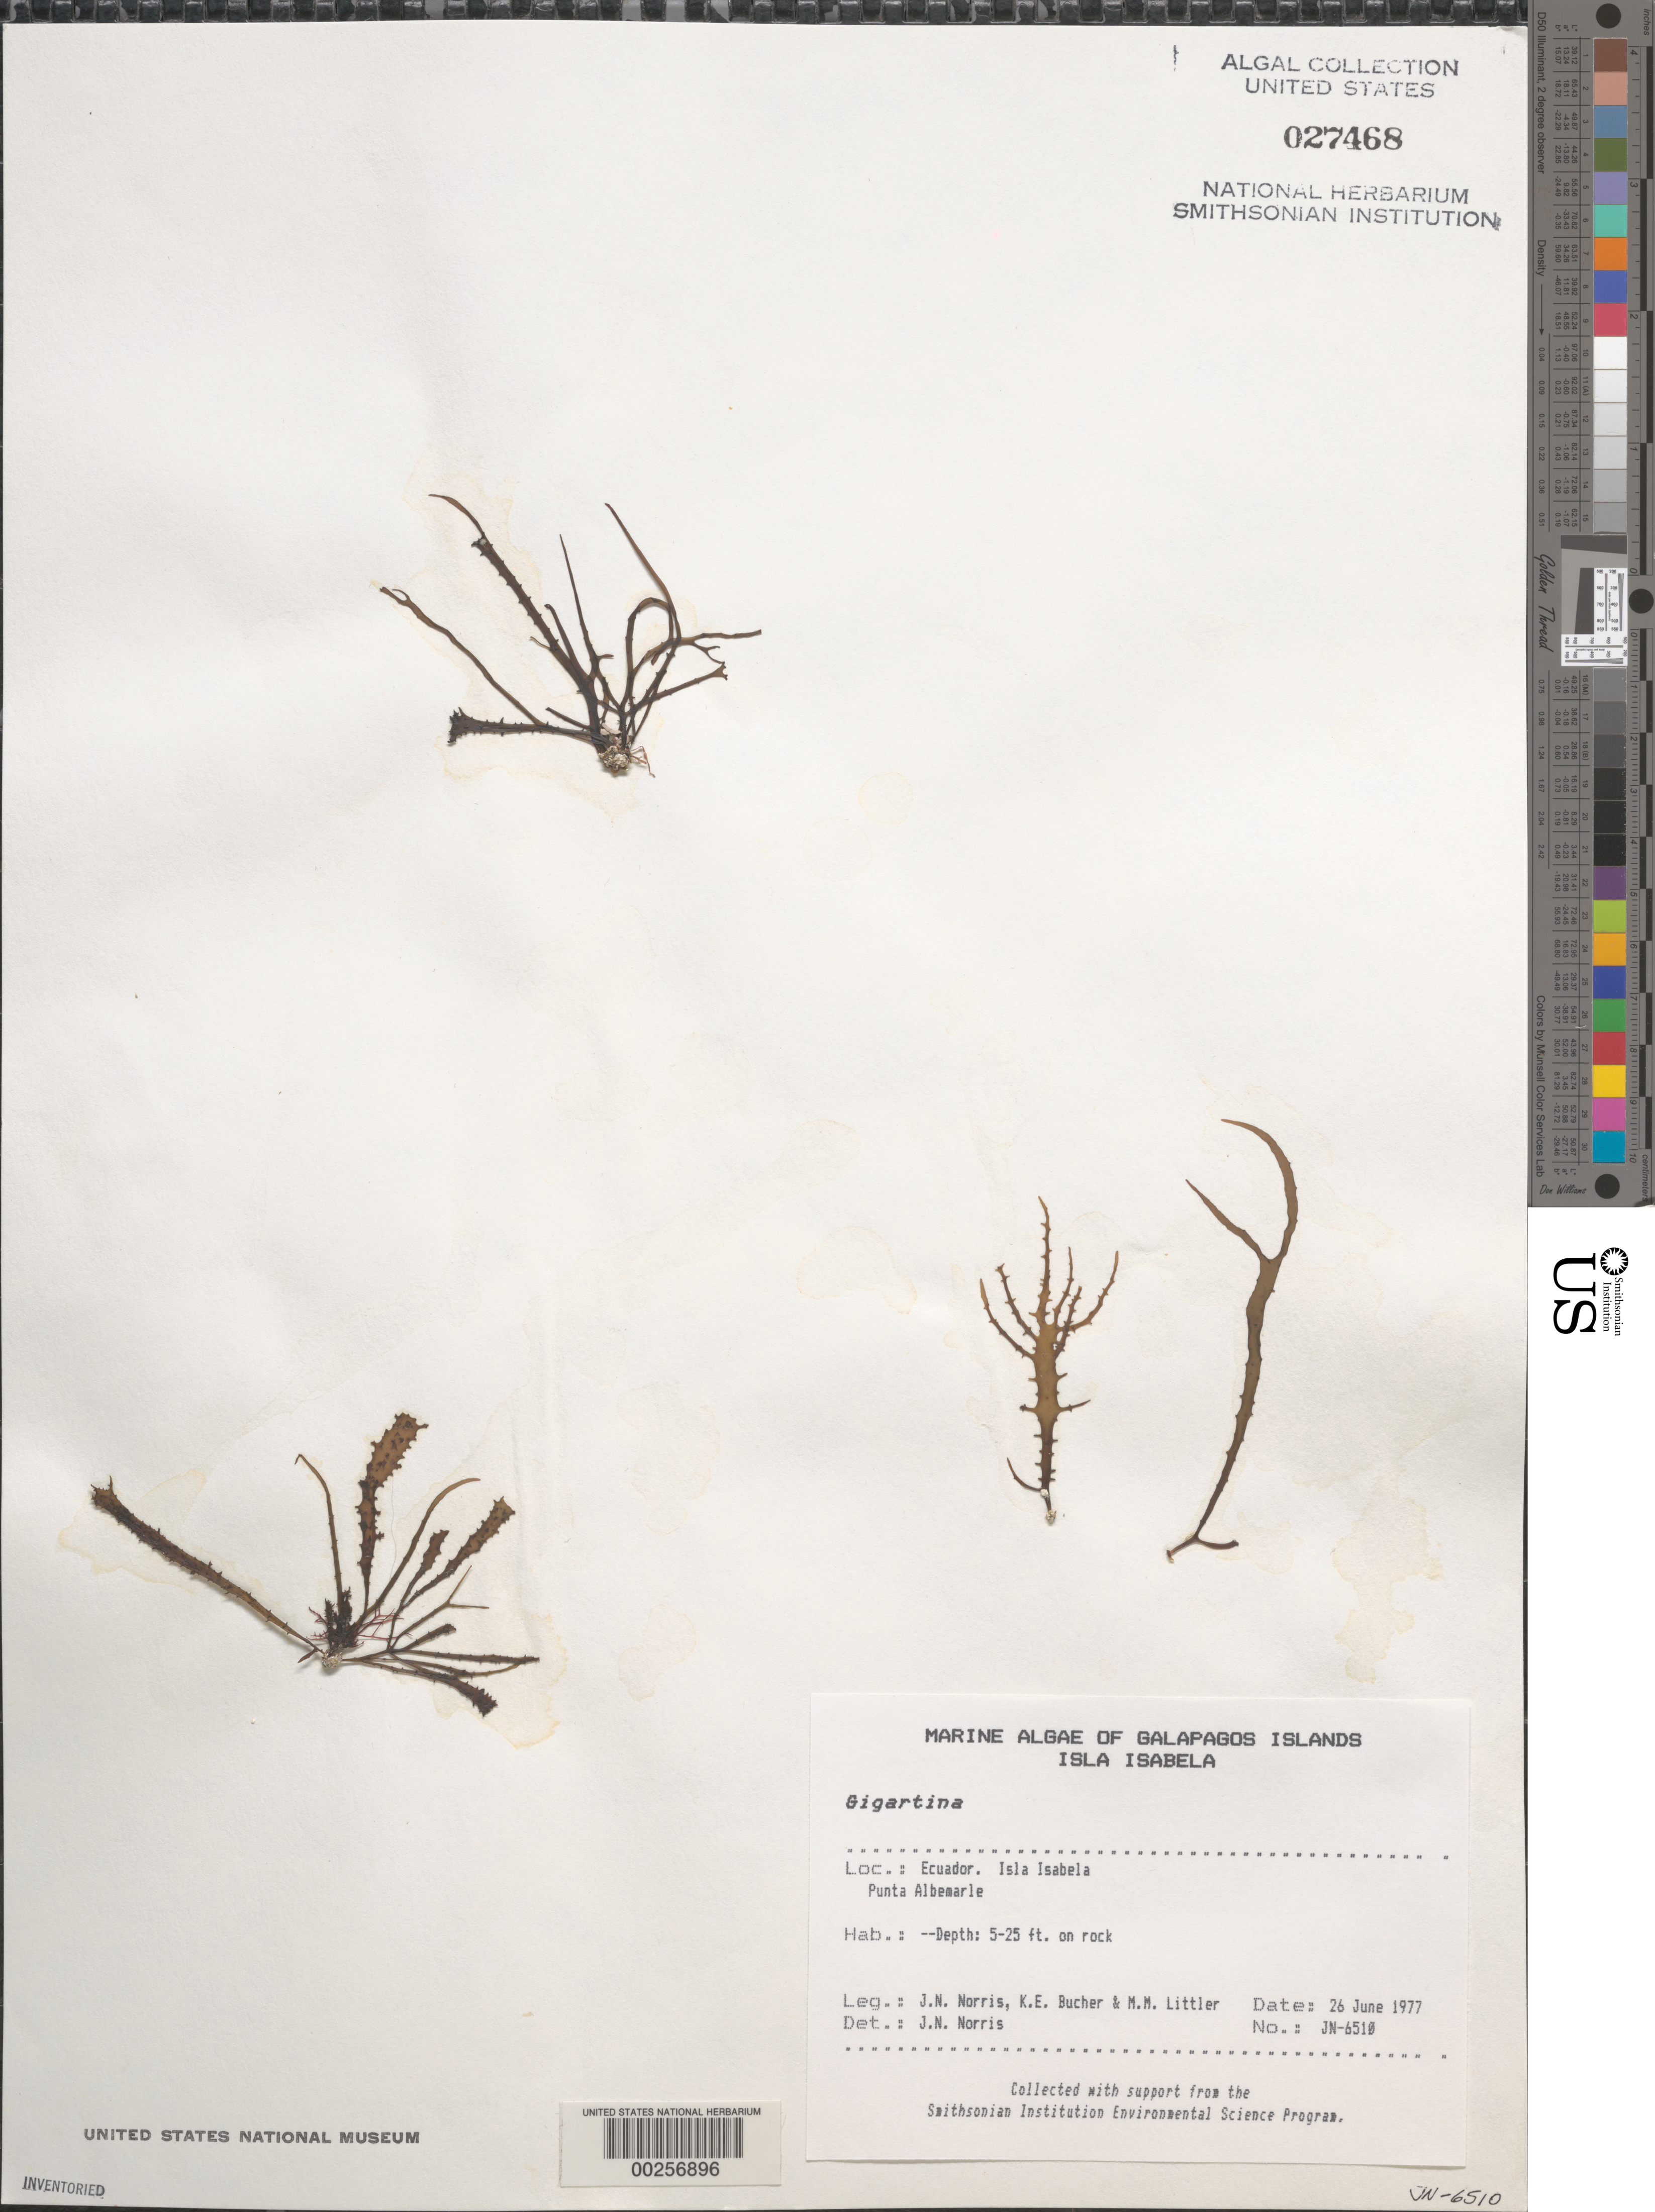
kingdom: Plantae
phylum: Rhodophyta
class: Florideophyceae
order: Gigartinales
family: Gigartinaceae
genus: Gigartina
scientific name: Gigartina sp.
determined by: Norris, James N.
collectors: J. N. Norris, K. E. Bucher & M. M. Littler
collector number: JN-6510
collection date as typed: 26 Jun 1977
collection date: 1977-06-26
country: Ecuador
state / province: Colón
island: Isabela [Albemarle]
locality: Punta Albemarle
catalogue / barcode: US 27468